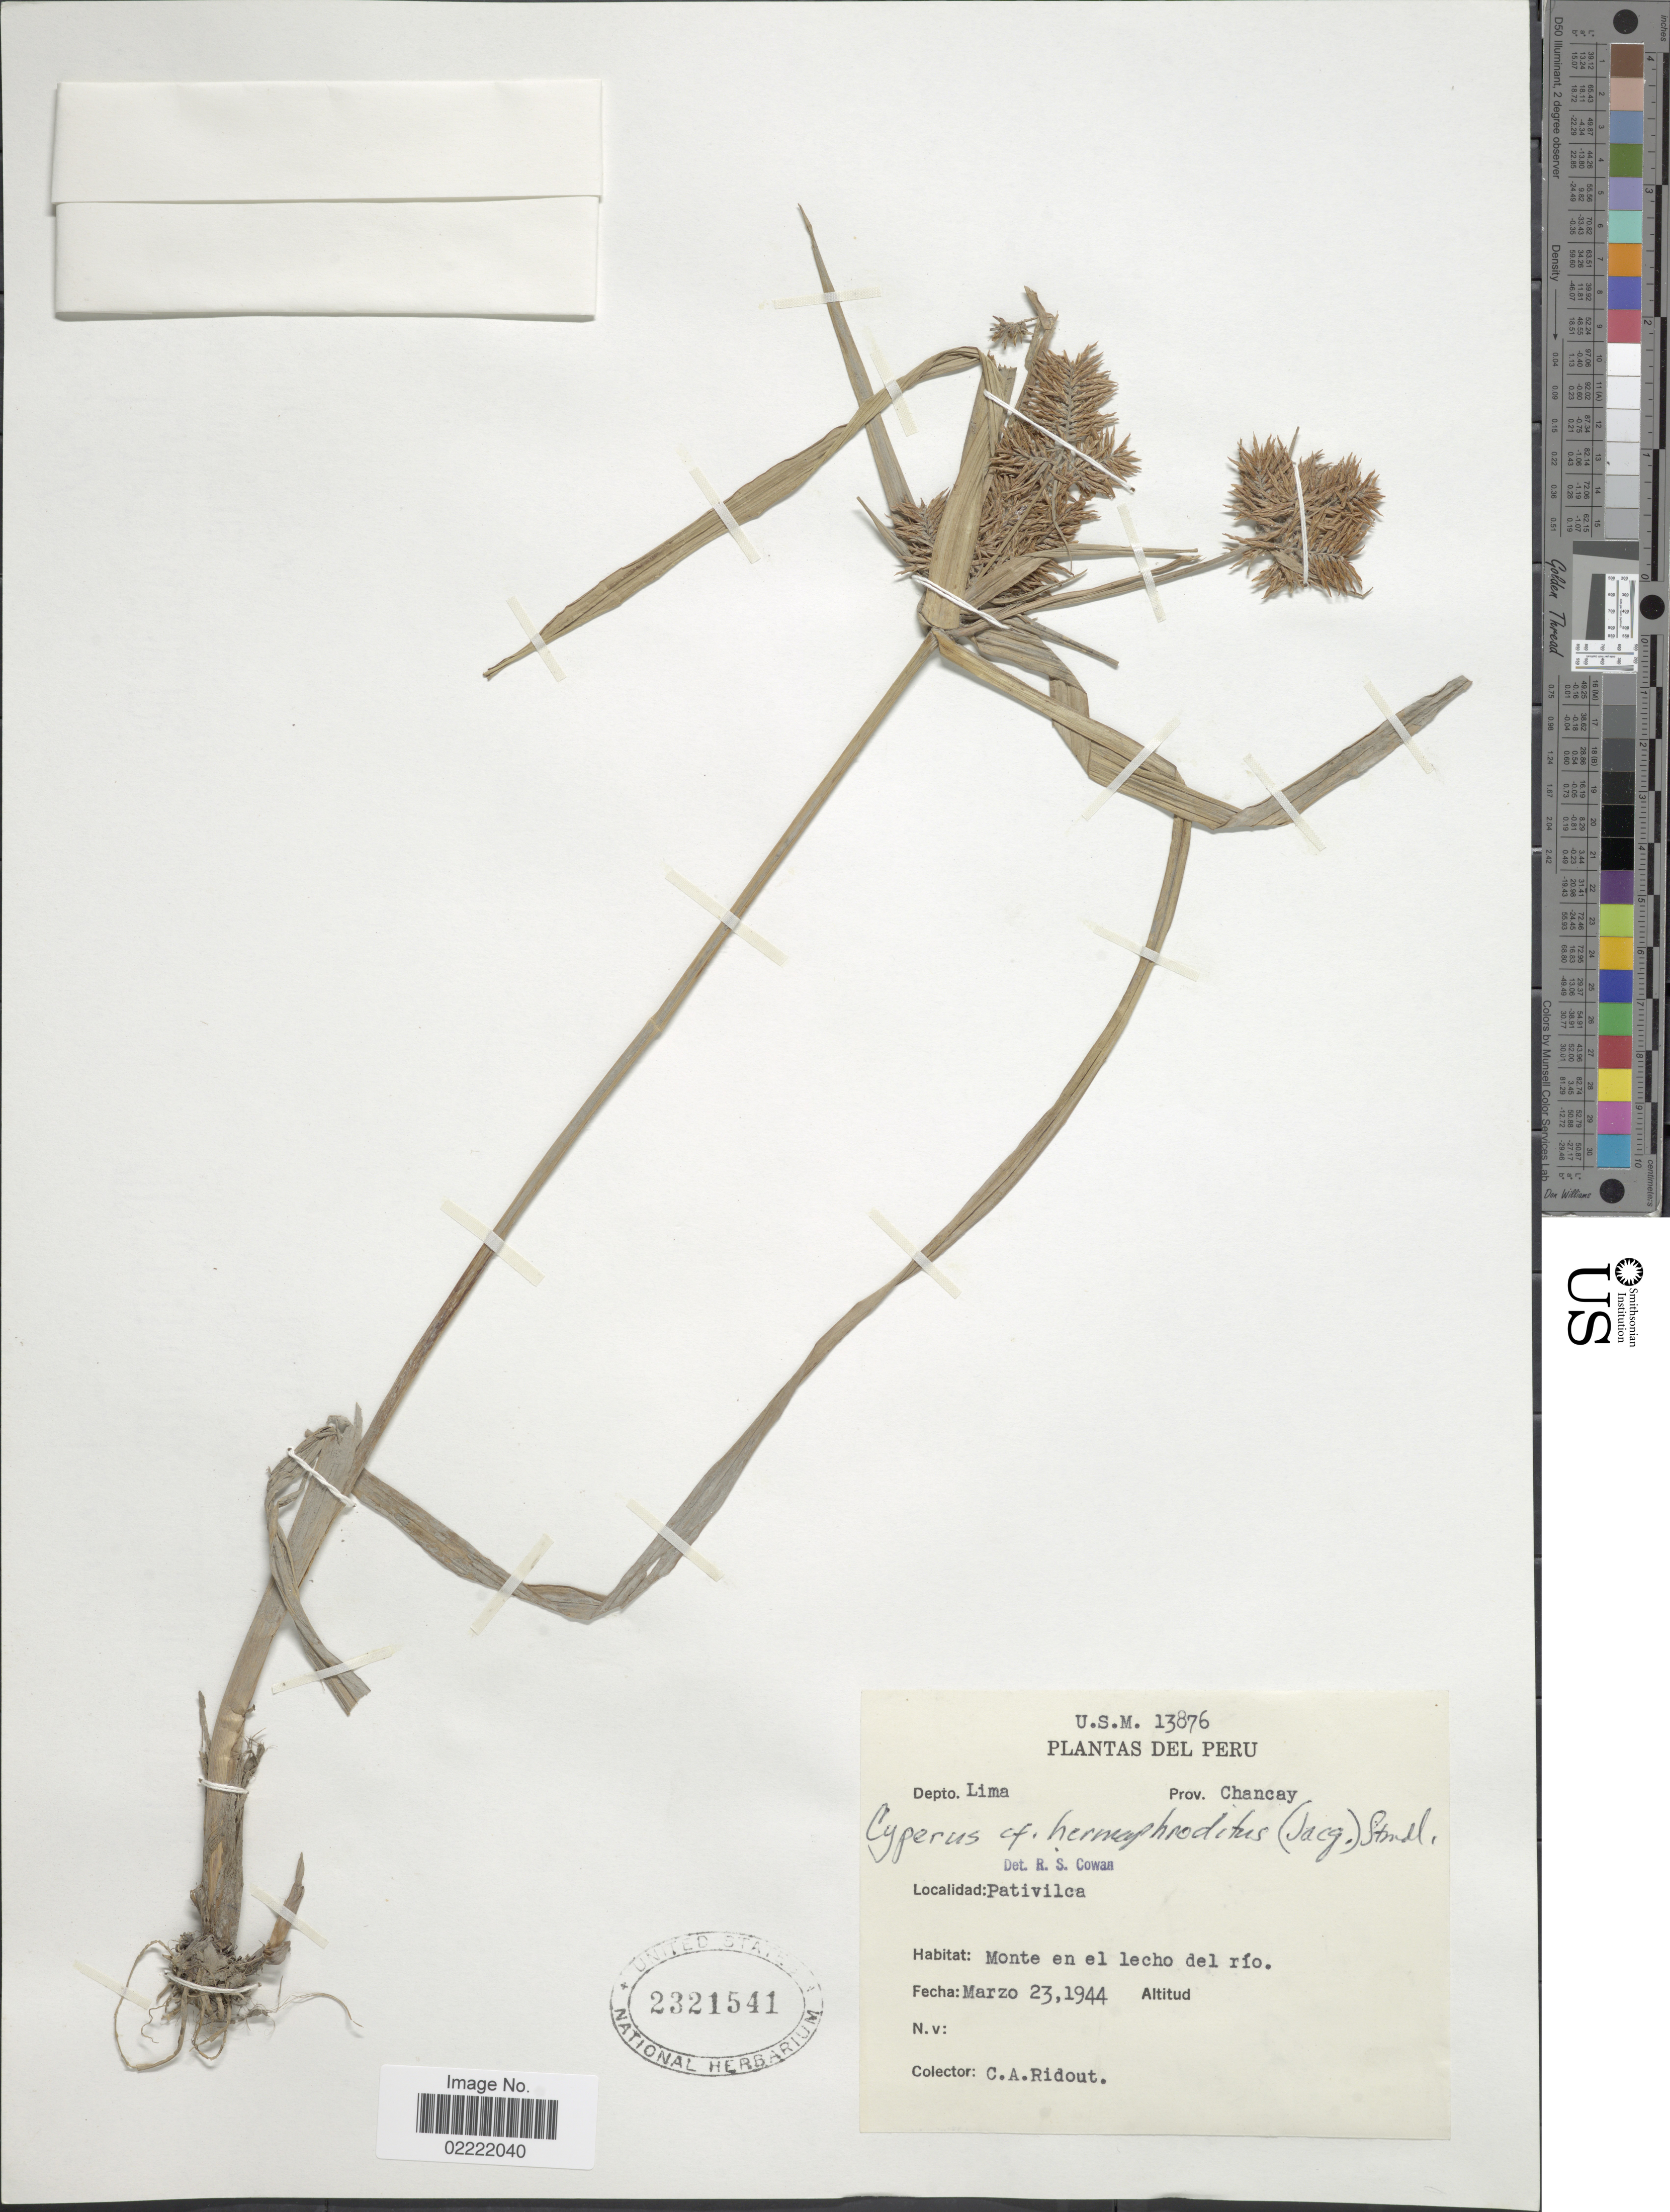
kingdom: Plantae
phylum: Tracheophyta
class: Liliopsida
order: Poales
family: Cyperaceae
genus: Cyperus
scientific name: Cyperus hermaphroditus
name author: (Jacq.) Standl.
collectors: C. Ridoutt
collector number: U.S.M. 13876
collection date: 1944-03-23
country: Peru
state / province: Lima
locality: Depto. Lima, Prov. Chancay, Pativilca, Monte en el lecho del río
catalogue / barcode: US 2321541